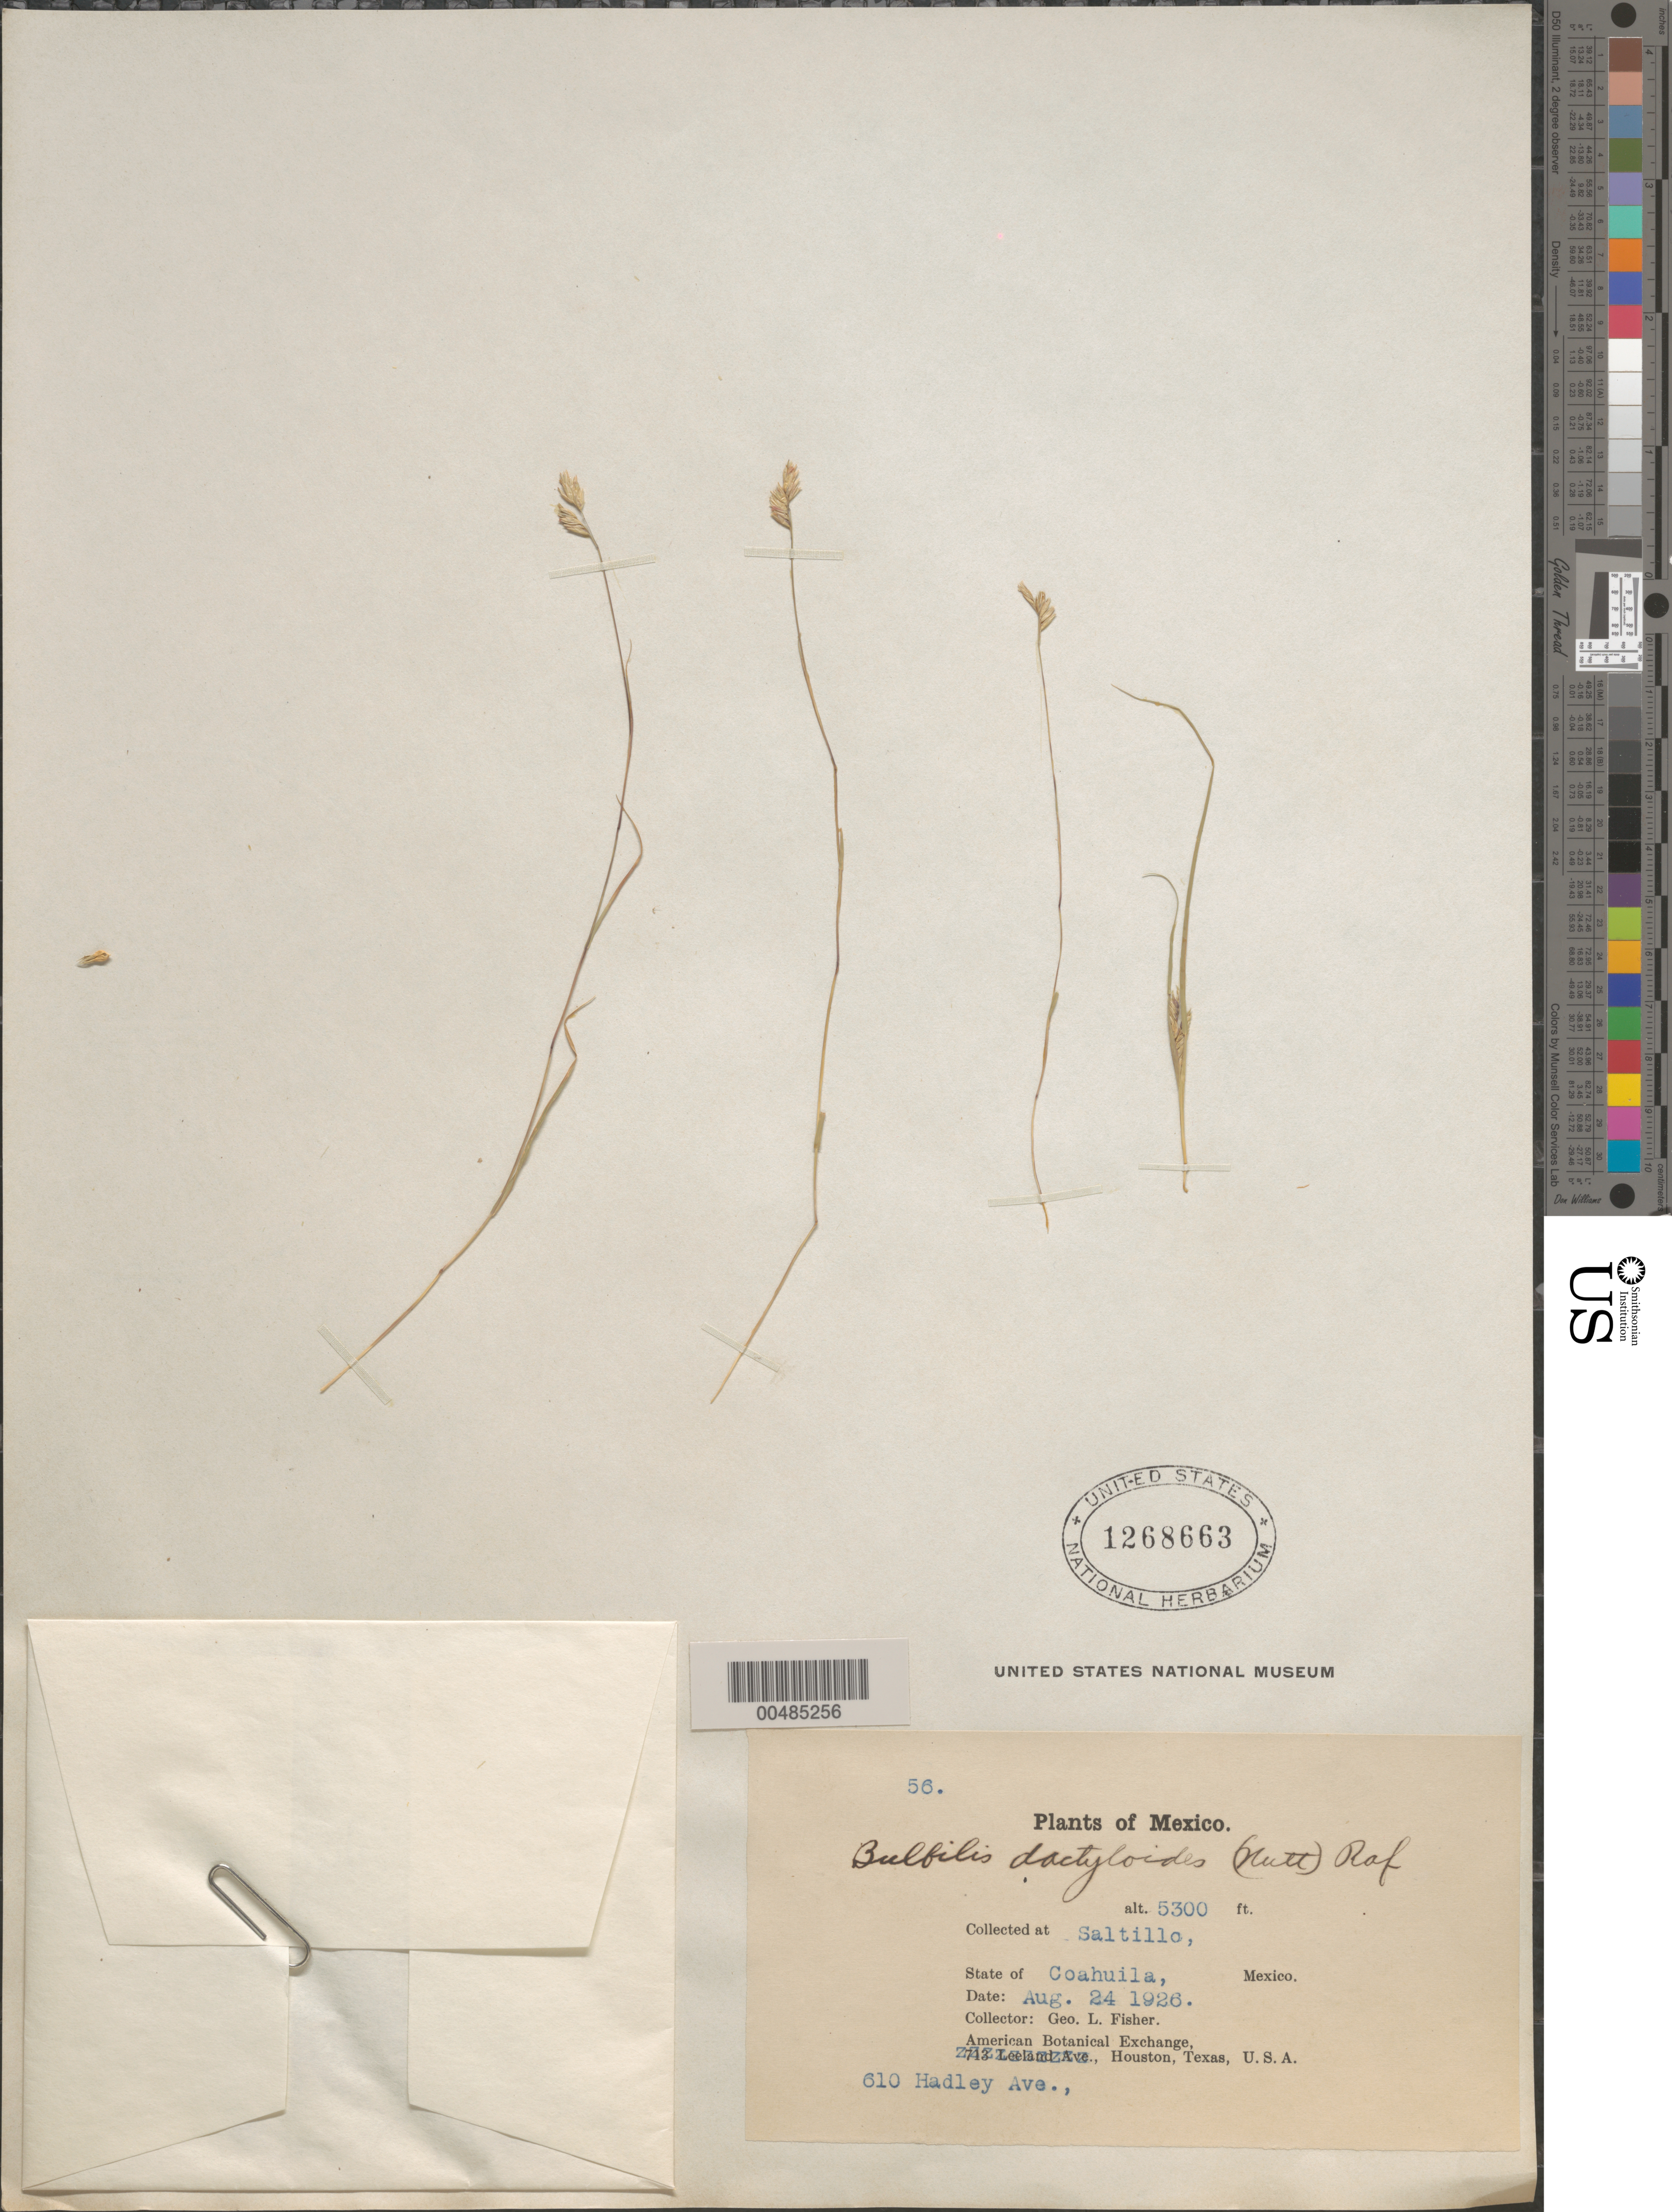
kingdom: Plantae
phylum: Tracheophyta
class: Liliopsida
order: Poales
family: Poaceae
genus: Buchloe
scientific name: Buchloe dactyloides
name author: (Nutt.) Engelm.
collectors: G. L. Fisher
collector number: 56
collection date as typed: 24 Aug 1926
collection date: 1926-08-24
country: Mexico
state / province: Coahuila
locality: Saltillo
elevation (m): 1615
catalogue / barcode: US 1268663